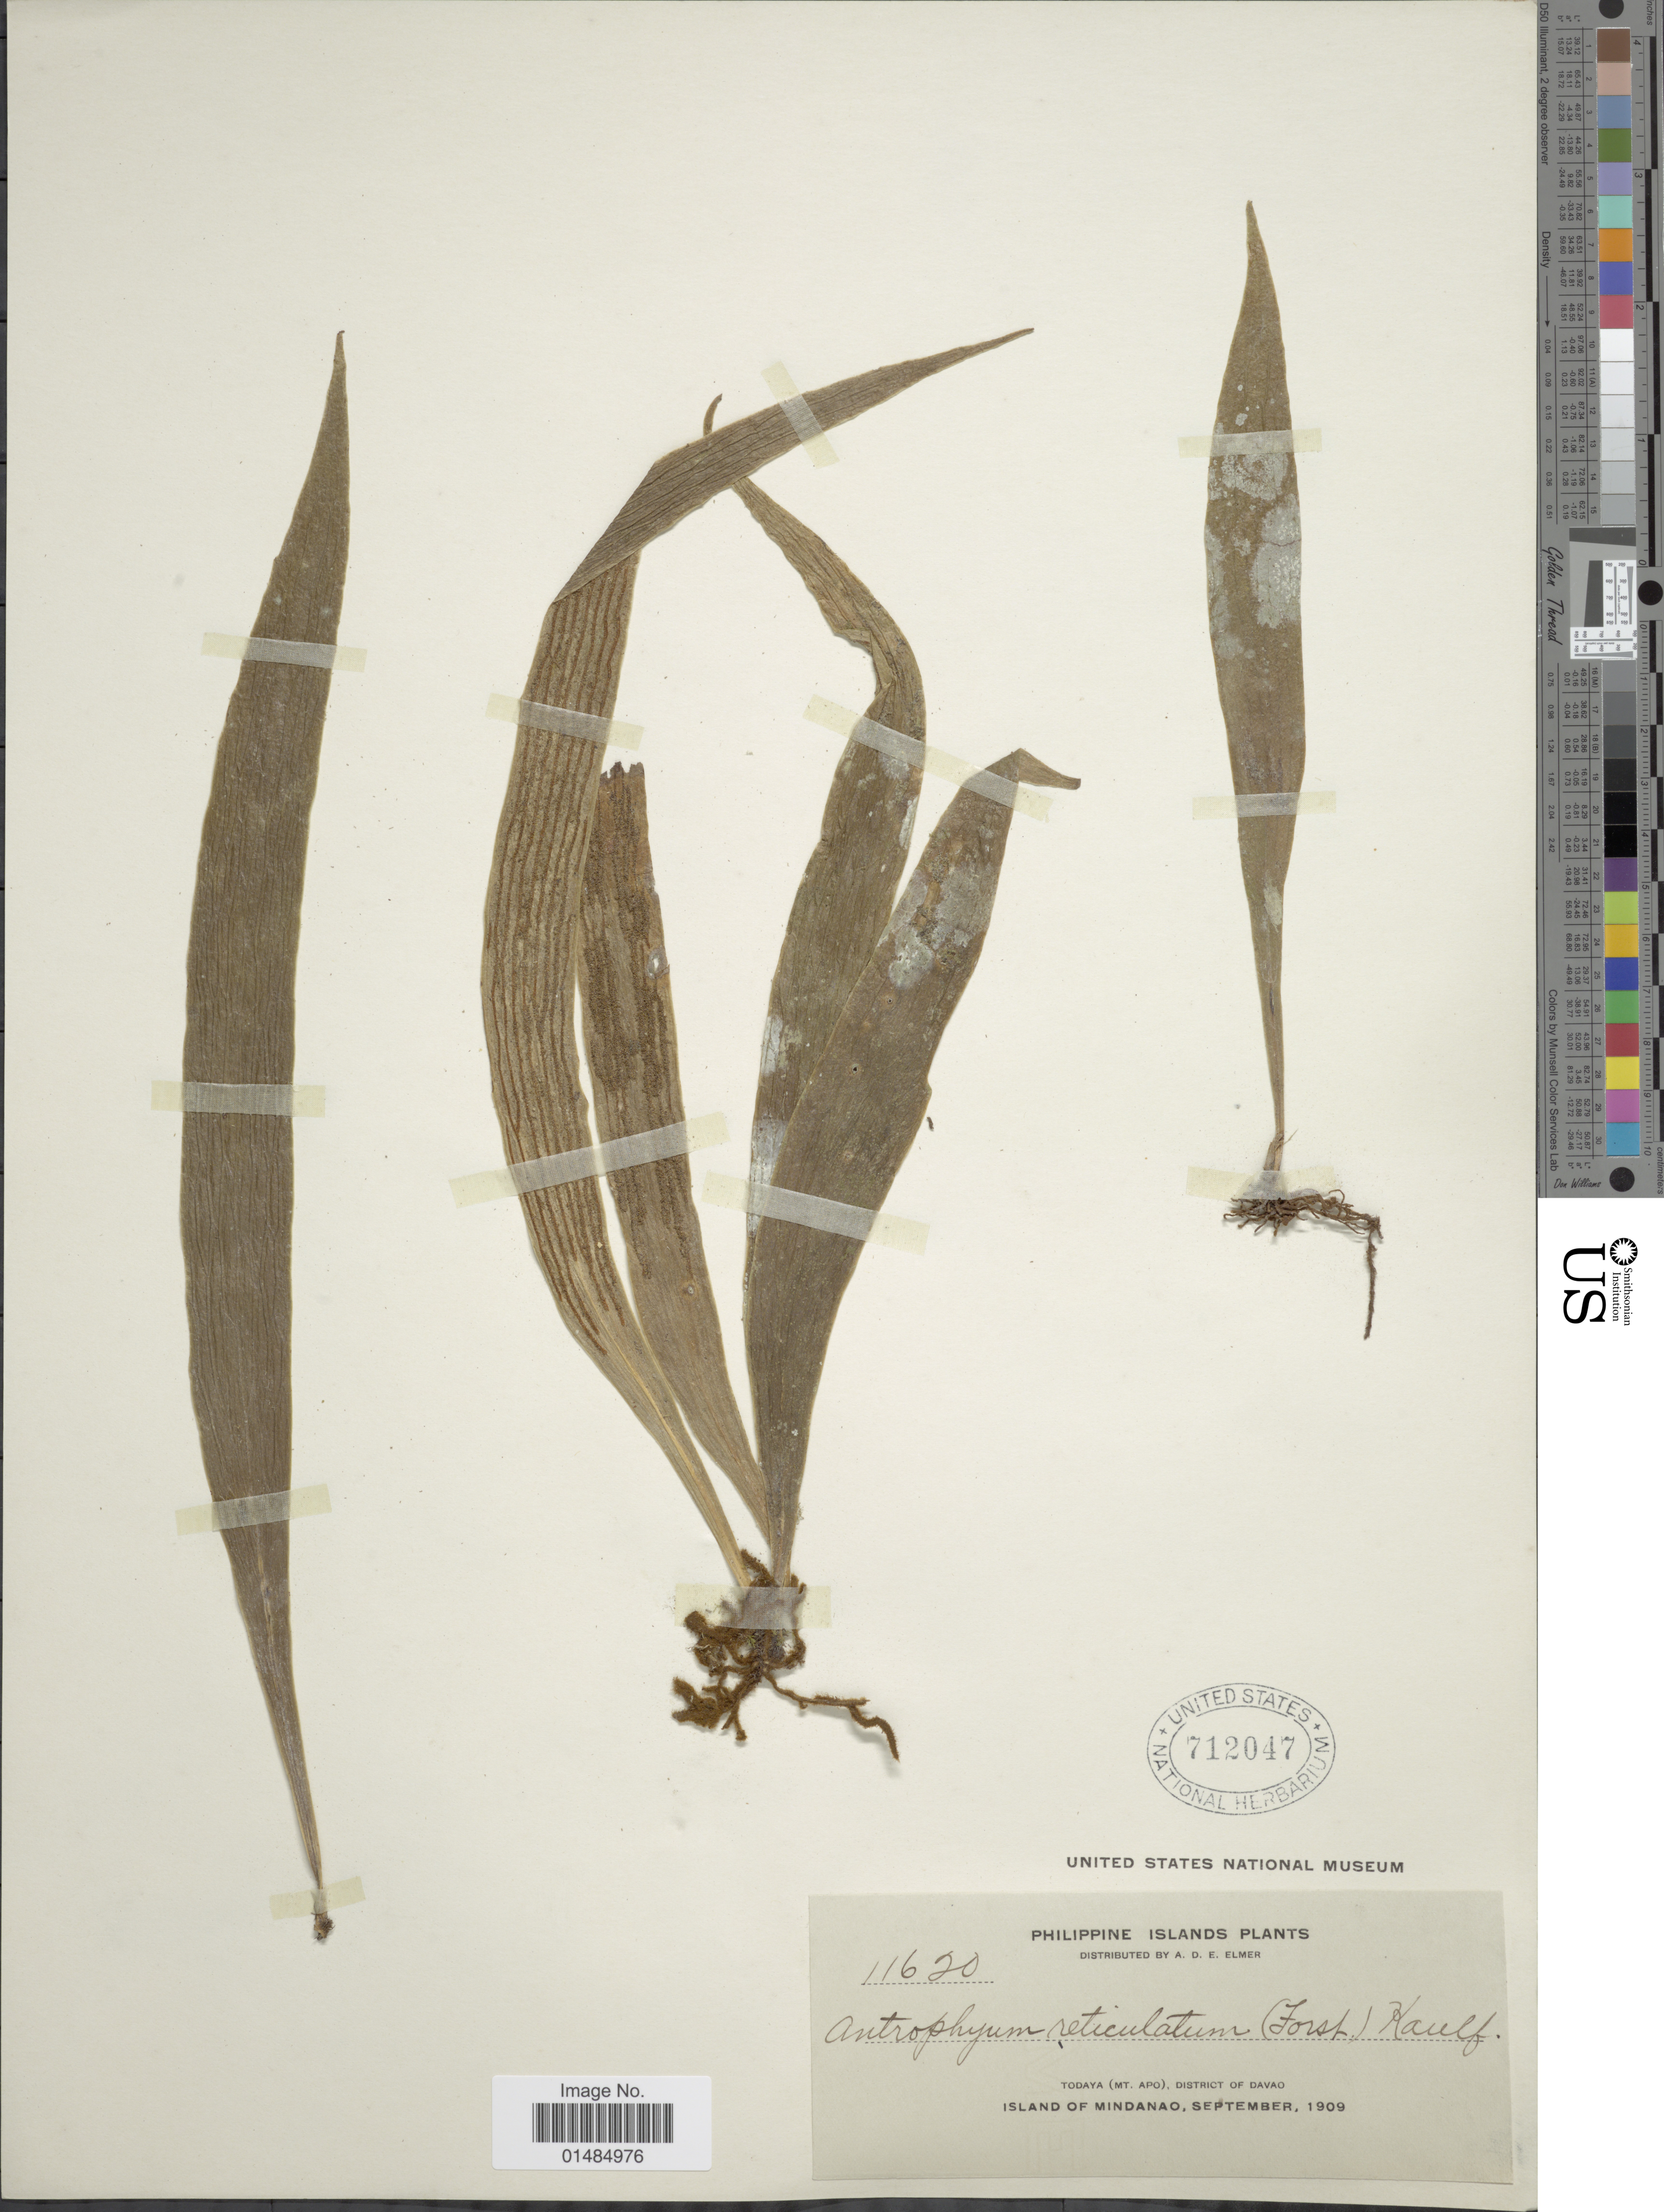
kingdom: Plantae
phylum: Tracheophyta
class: Polypodiopsida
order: Polypodiales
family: Pteridaceae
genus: Antrophyum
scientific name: Antrophyum reticulatum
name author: (G. Forst.) Kaulf.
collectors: A. D. E. Elmer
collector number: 11620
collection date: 1909-09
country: Philippines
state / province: Davao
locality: Philippine Islands, Todaya (Mt. Apo), Distrcit of Davao, Island of Mindanao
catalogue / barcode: US 712047